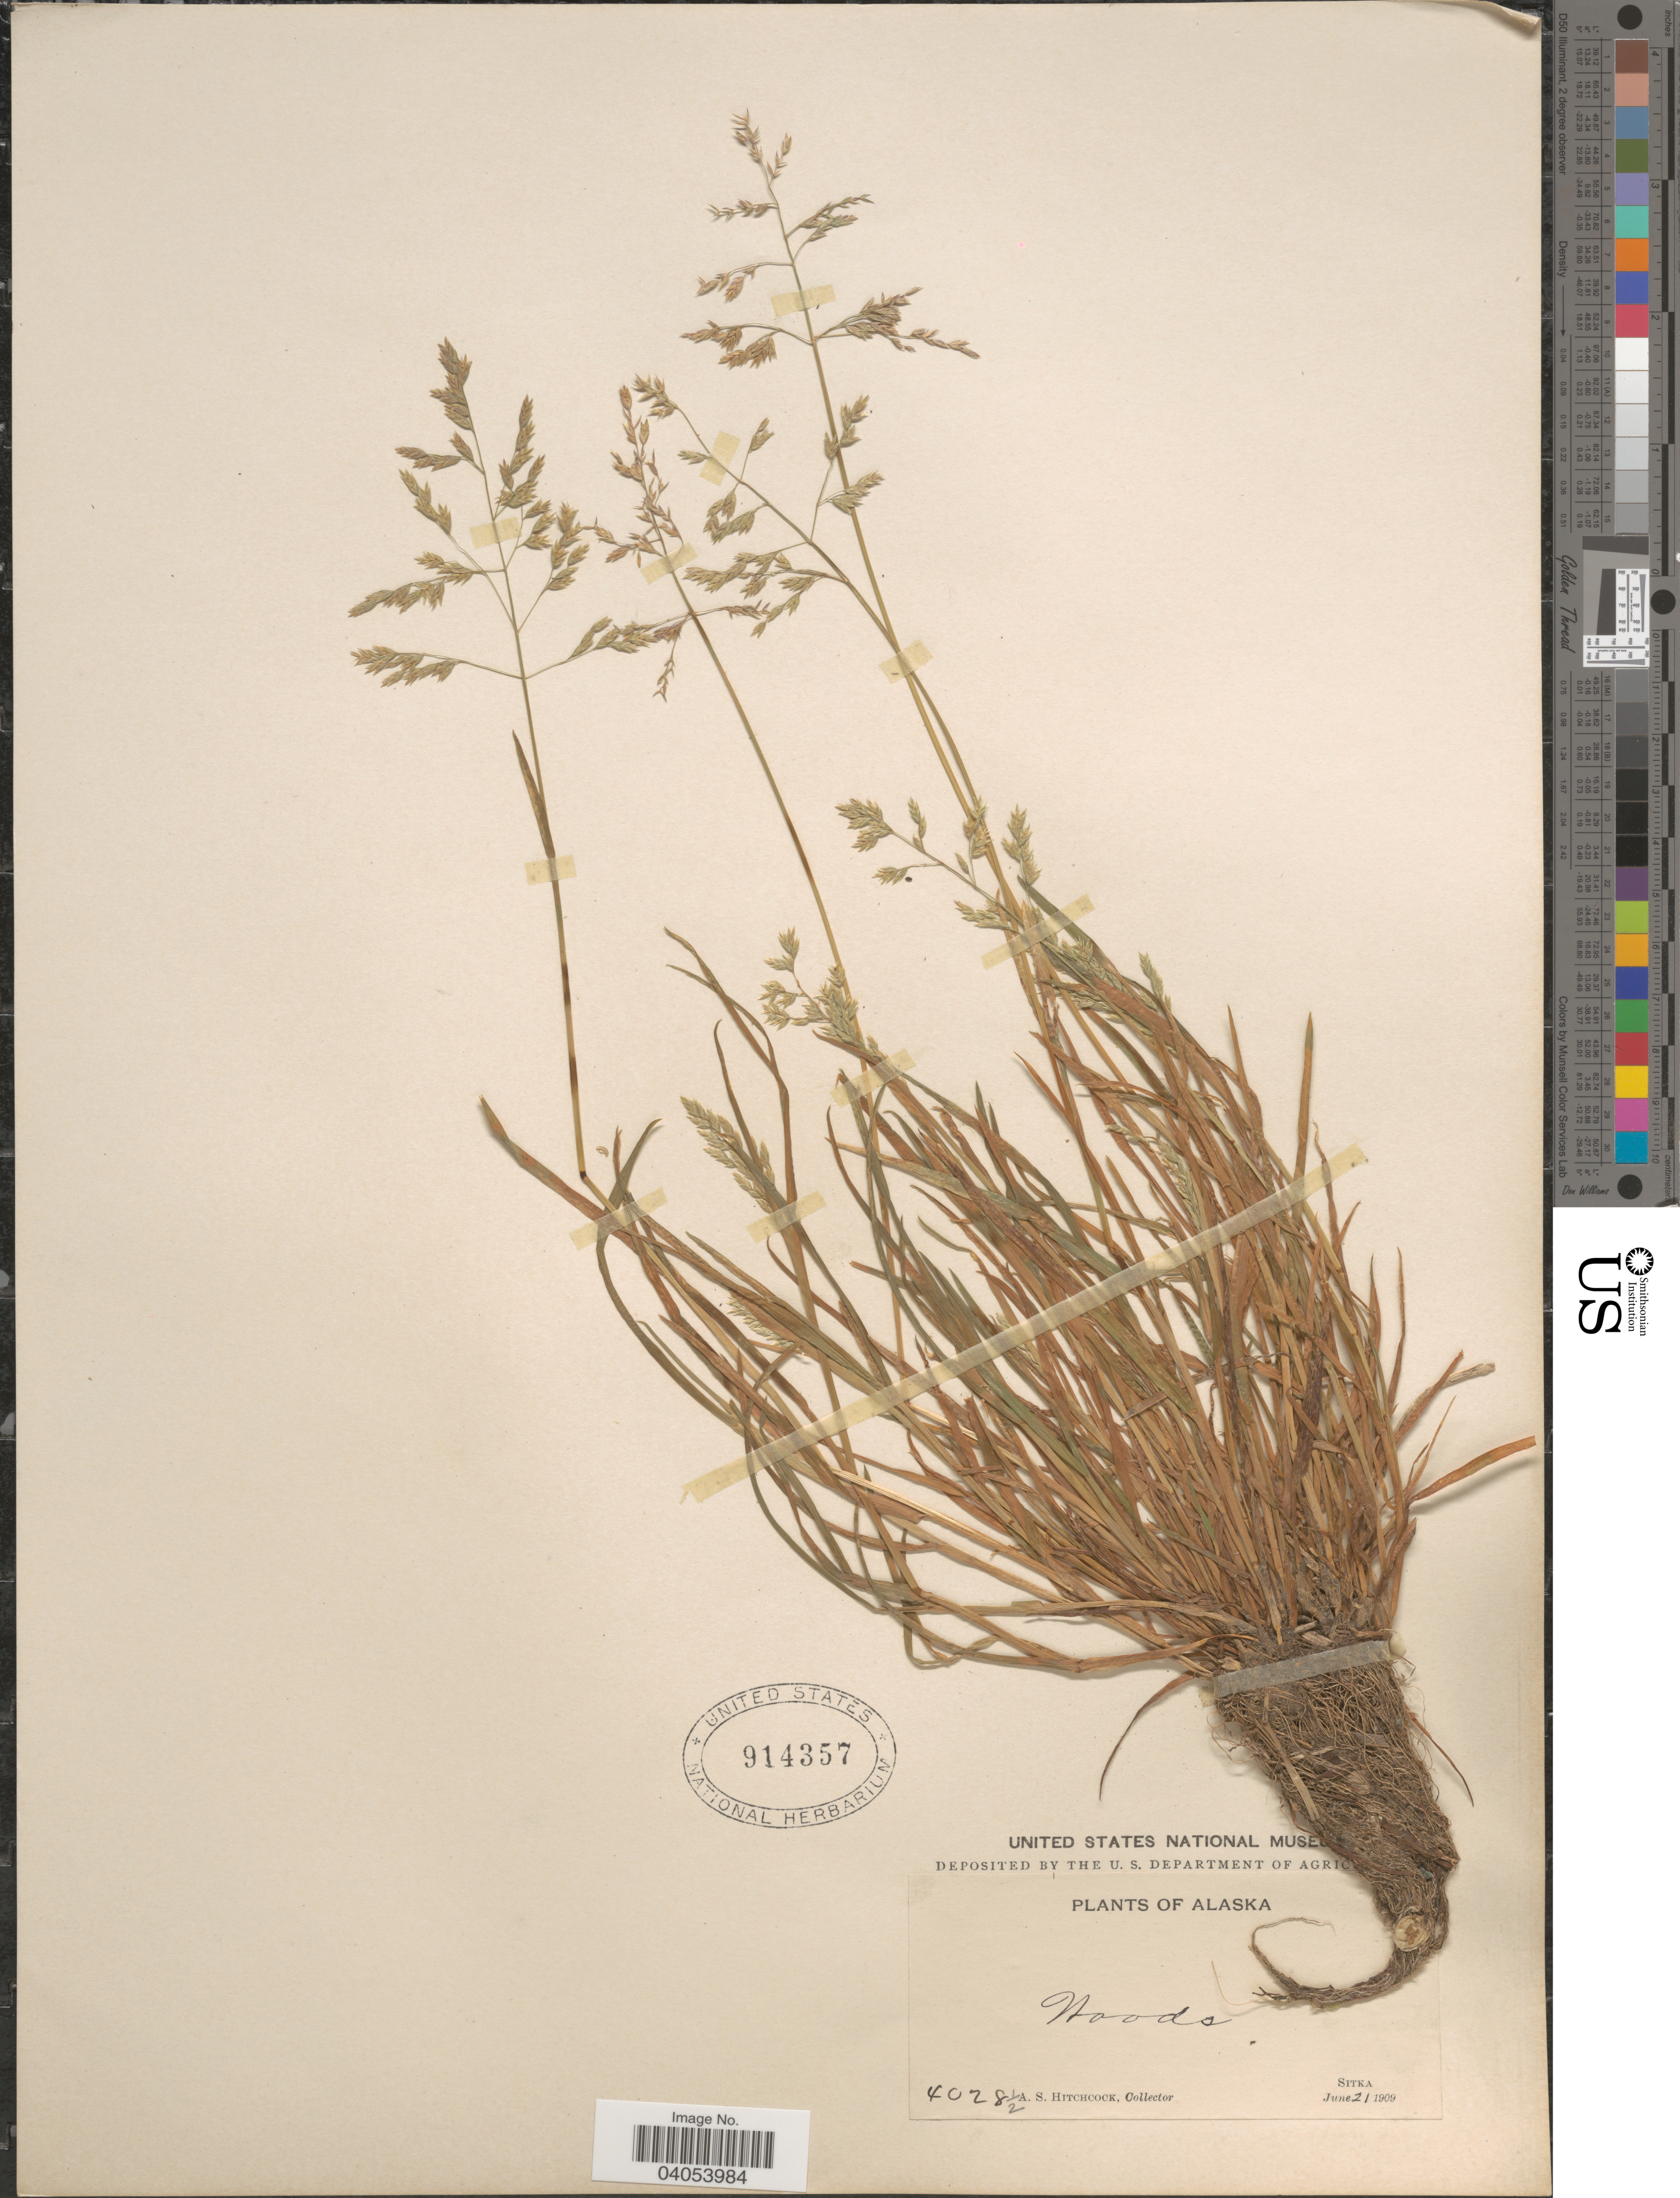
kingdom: Plantae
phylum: Tracheophyta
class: Liliopsida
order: Poales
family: Poaceae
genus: Poa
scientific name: Poa annua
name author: L.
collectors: A. S. Hitchcock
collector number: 4028½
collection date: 1909-06-21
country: United States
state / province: Alaska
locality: Sitka.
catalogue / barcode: US 914357